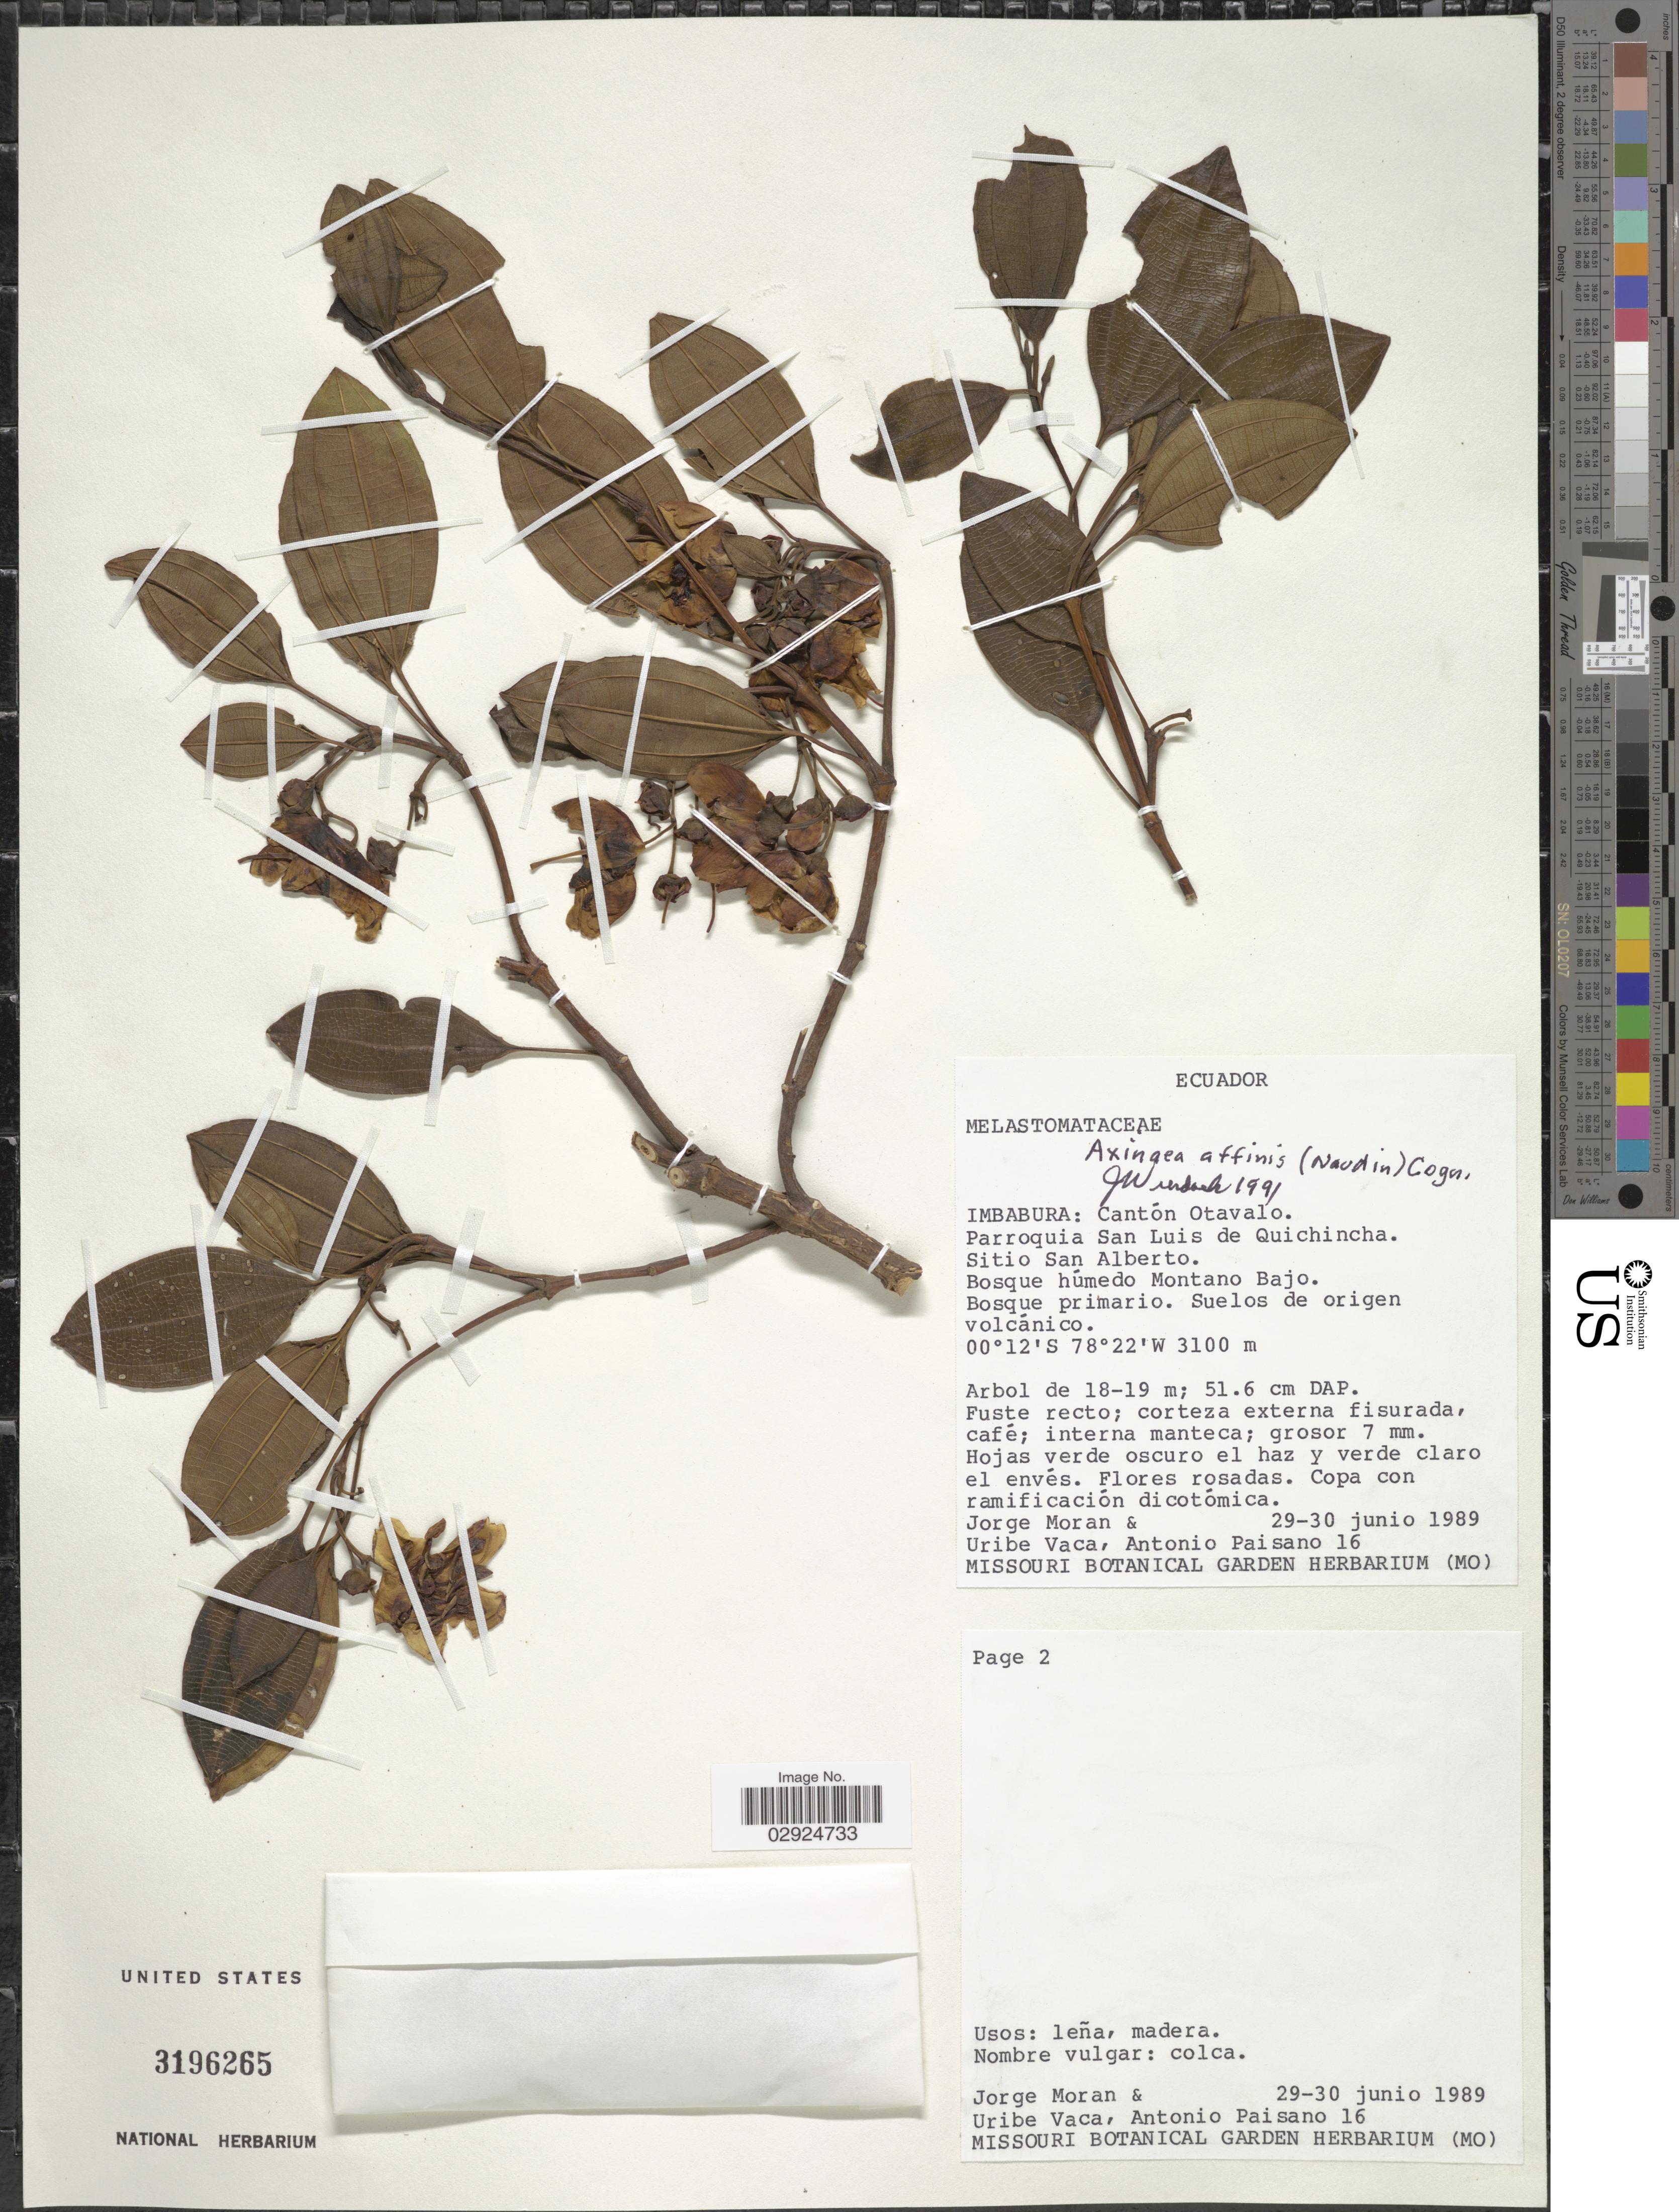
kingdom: Plantae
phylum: Tracheophyta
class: Magnoliopsida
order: Myrtales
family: Melastomataceae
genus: Axinaea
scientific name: Axinaea affinis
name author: (Naudin) Cogn.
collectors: J. Moran, U. Vaca & A. Paisano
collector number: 16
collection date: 1989-06-29/1989-06-30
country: Ecuador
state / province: Imbabura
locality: Imbabura: Cantón Otavalo. Parroquia San Luis de Quichincha. Sitio San Alberto. Bosque húmedo Montano Bajo.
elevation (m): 3100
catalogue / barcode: US 3196265